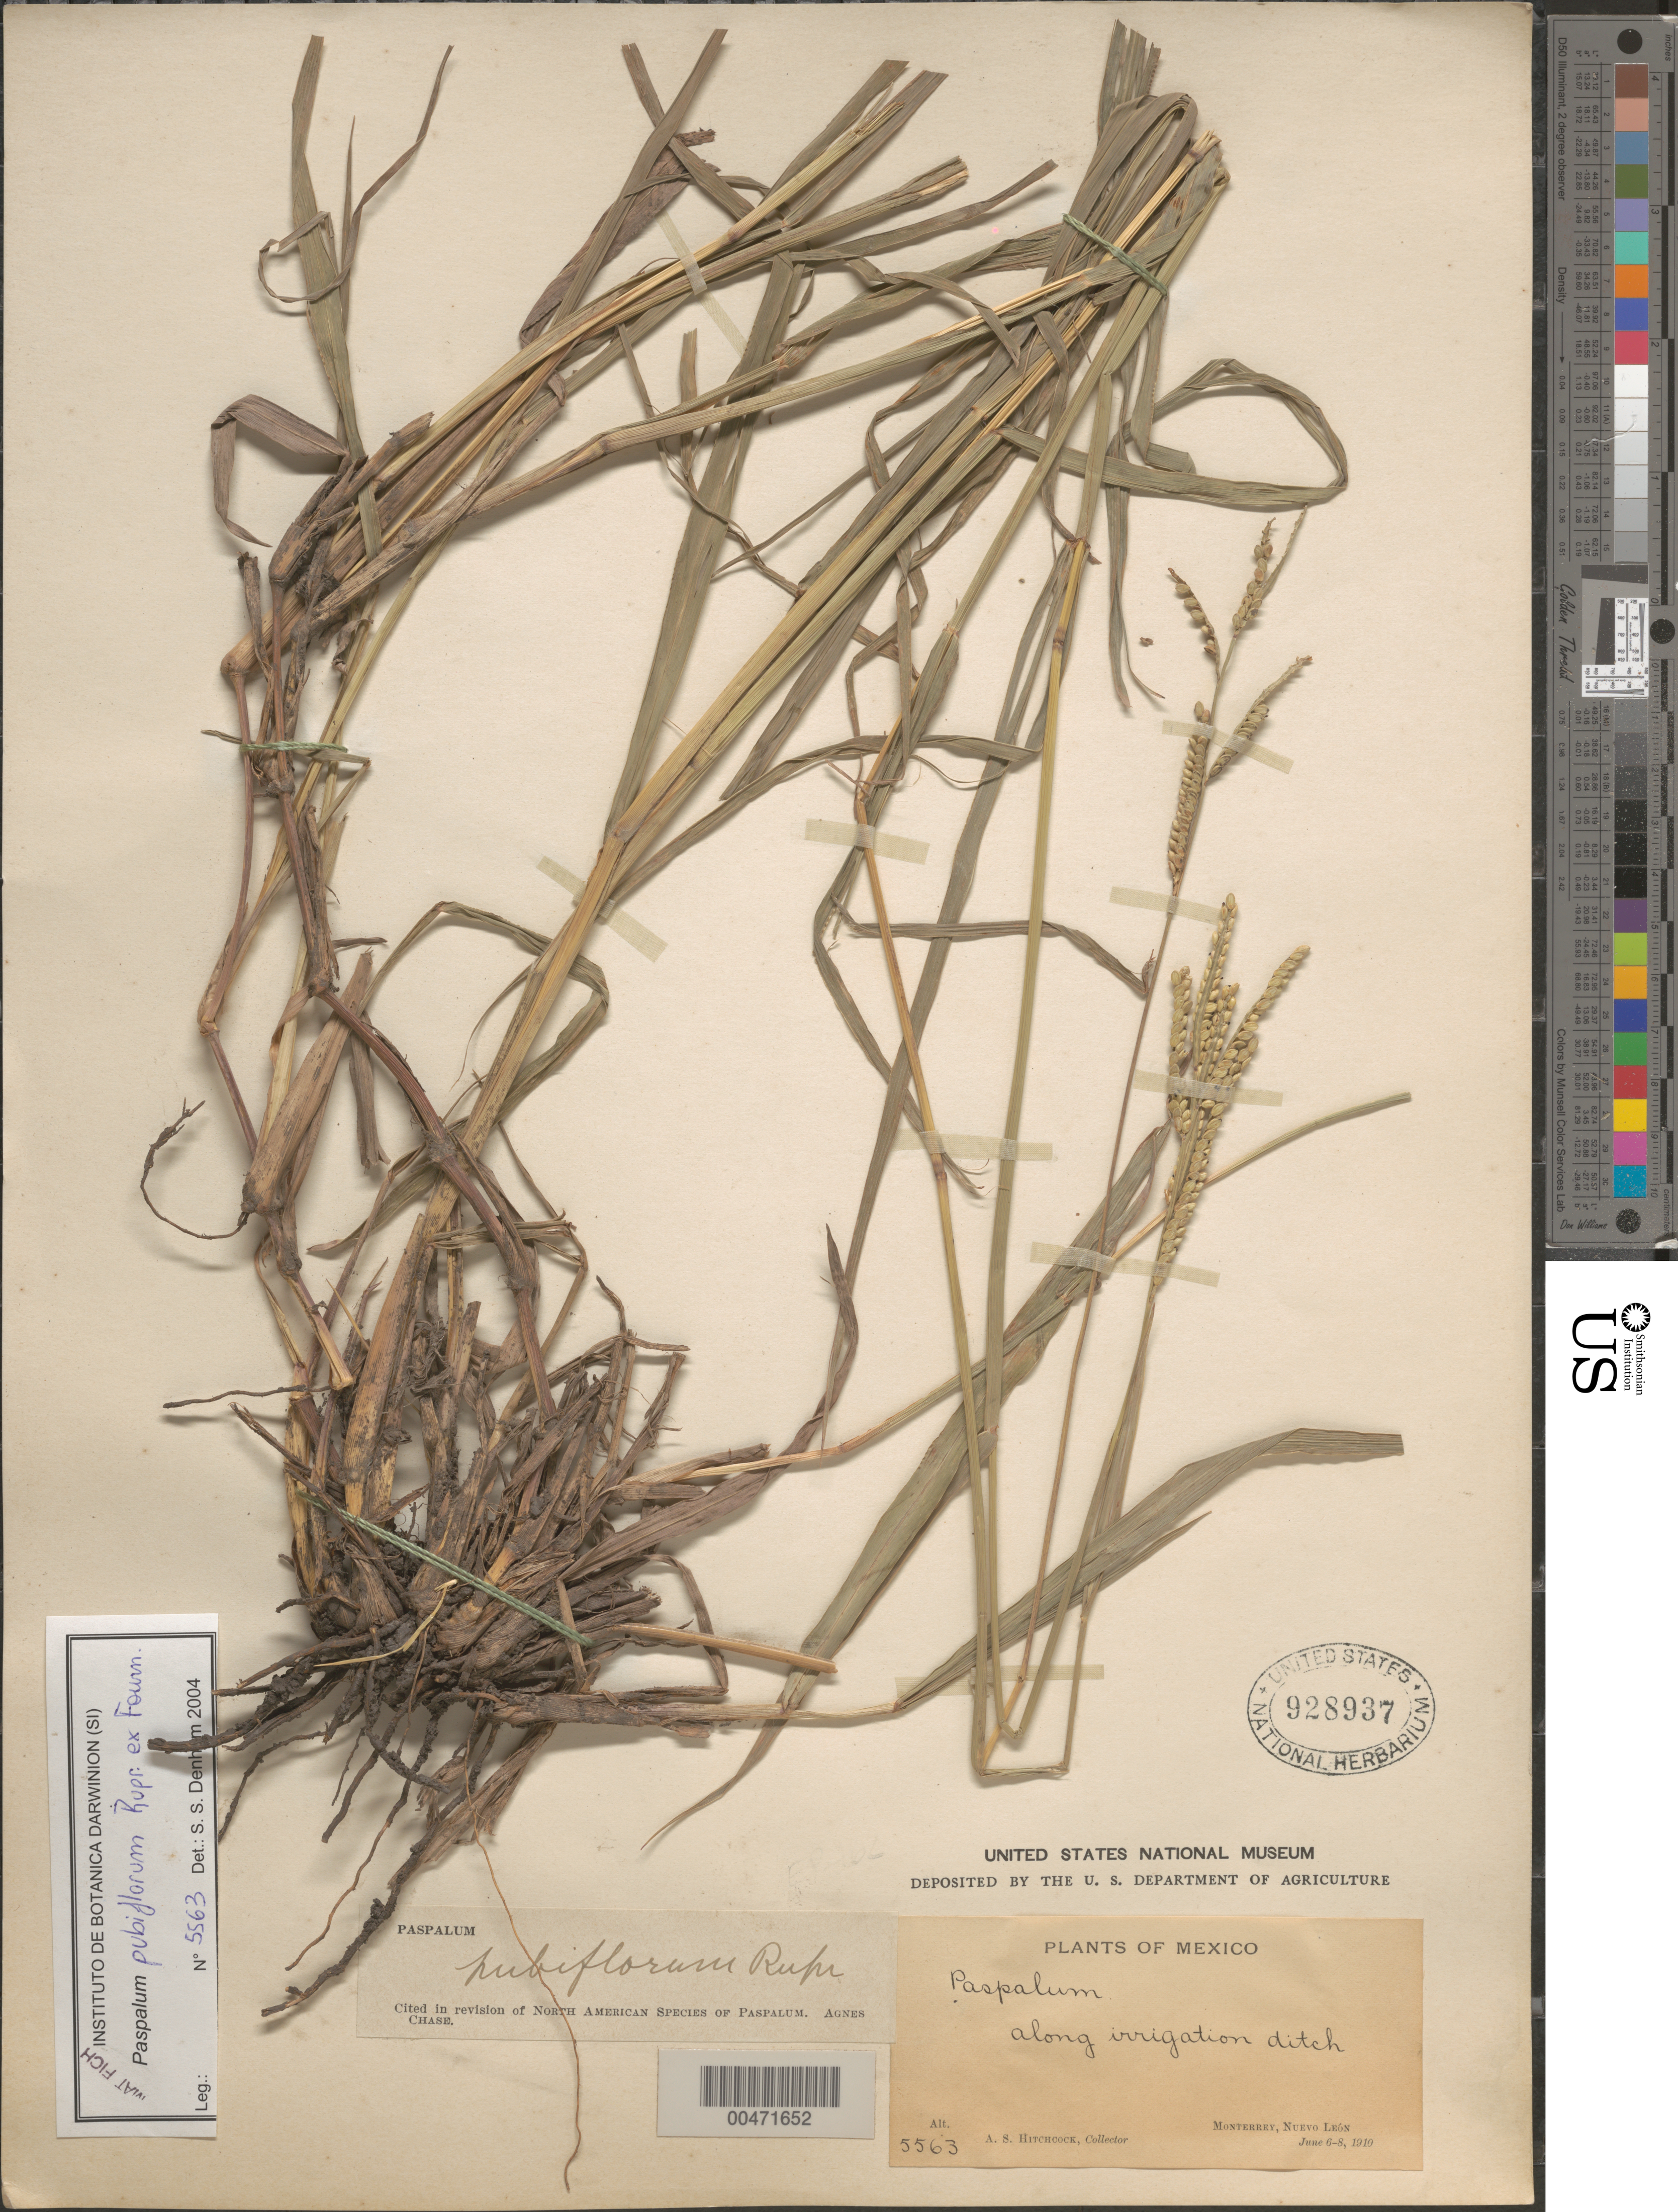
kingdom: Plantae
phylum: Tracheophyta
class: Liliopsida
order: Poales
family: Poaceae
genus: Paspalum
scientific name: Paspalum pubiflorum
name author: Rupr. ex E. Fourn.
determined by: Chase, [M.] Agnes, (US)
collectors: A. S. Hitchcock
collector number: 5563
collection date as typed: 6 Jun 1910 to 8 Jun 1910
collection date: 1910-06-06/1910-06-08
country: Mexico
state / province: Nuevo León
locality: Monterrey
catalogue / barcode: US 928937